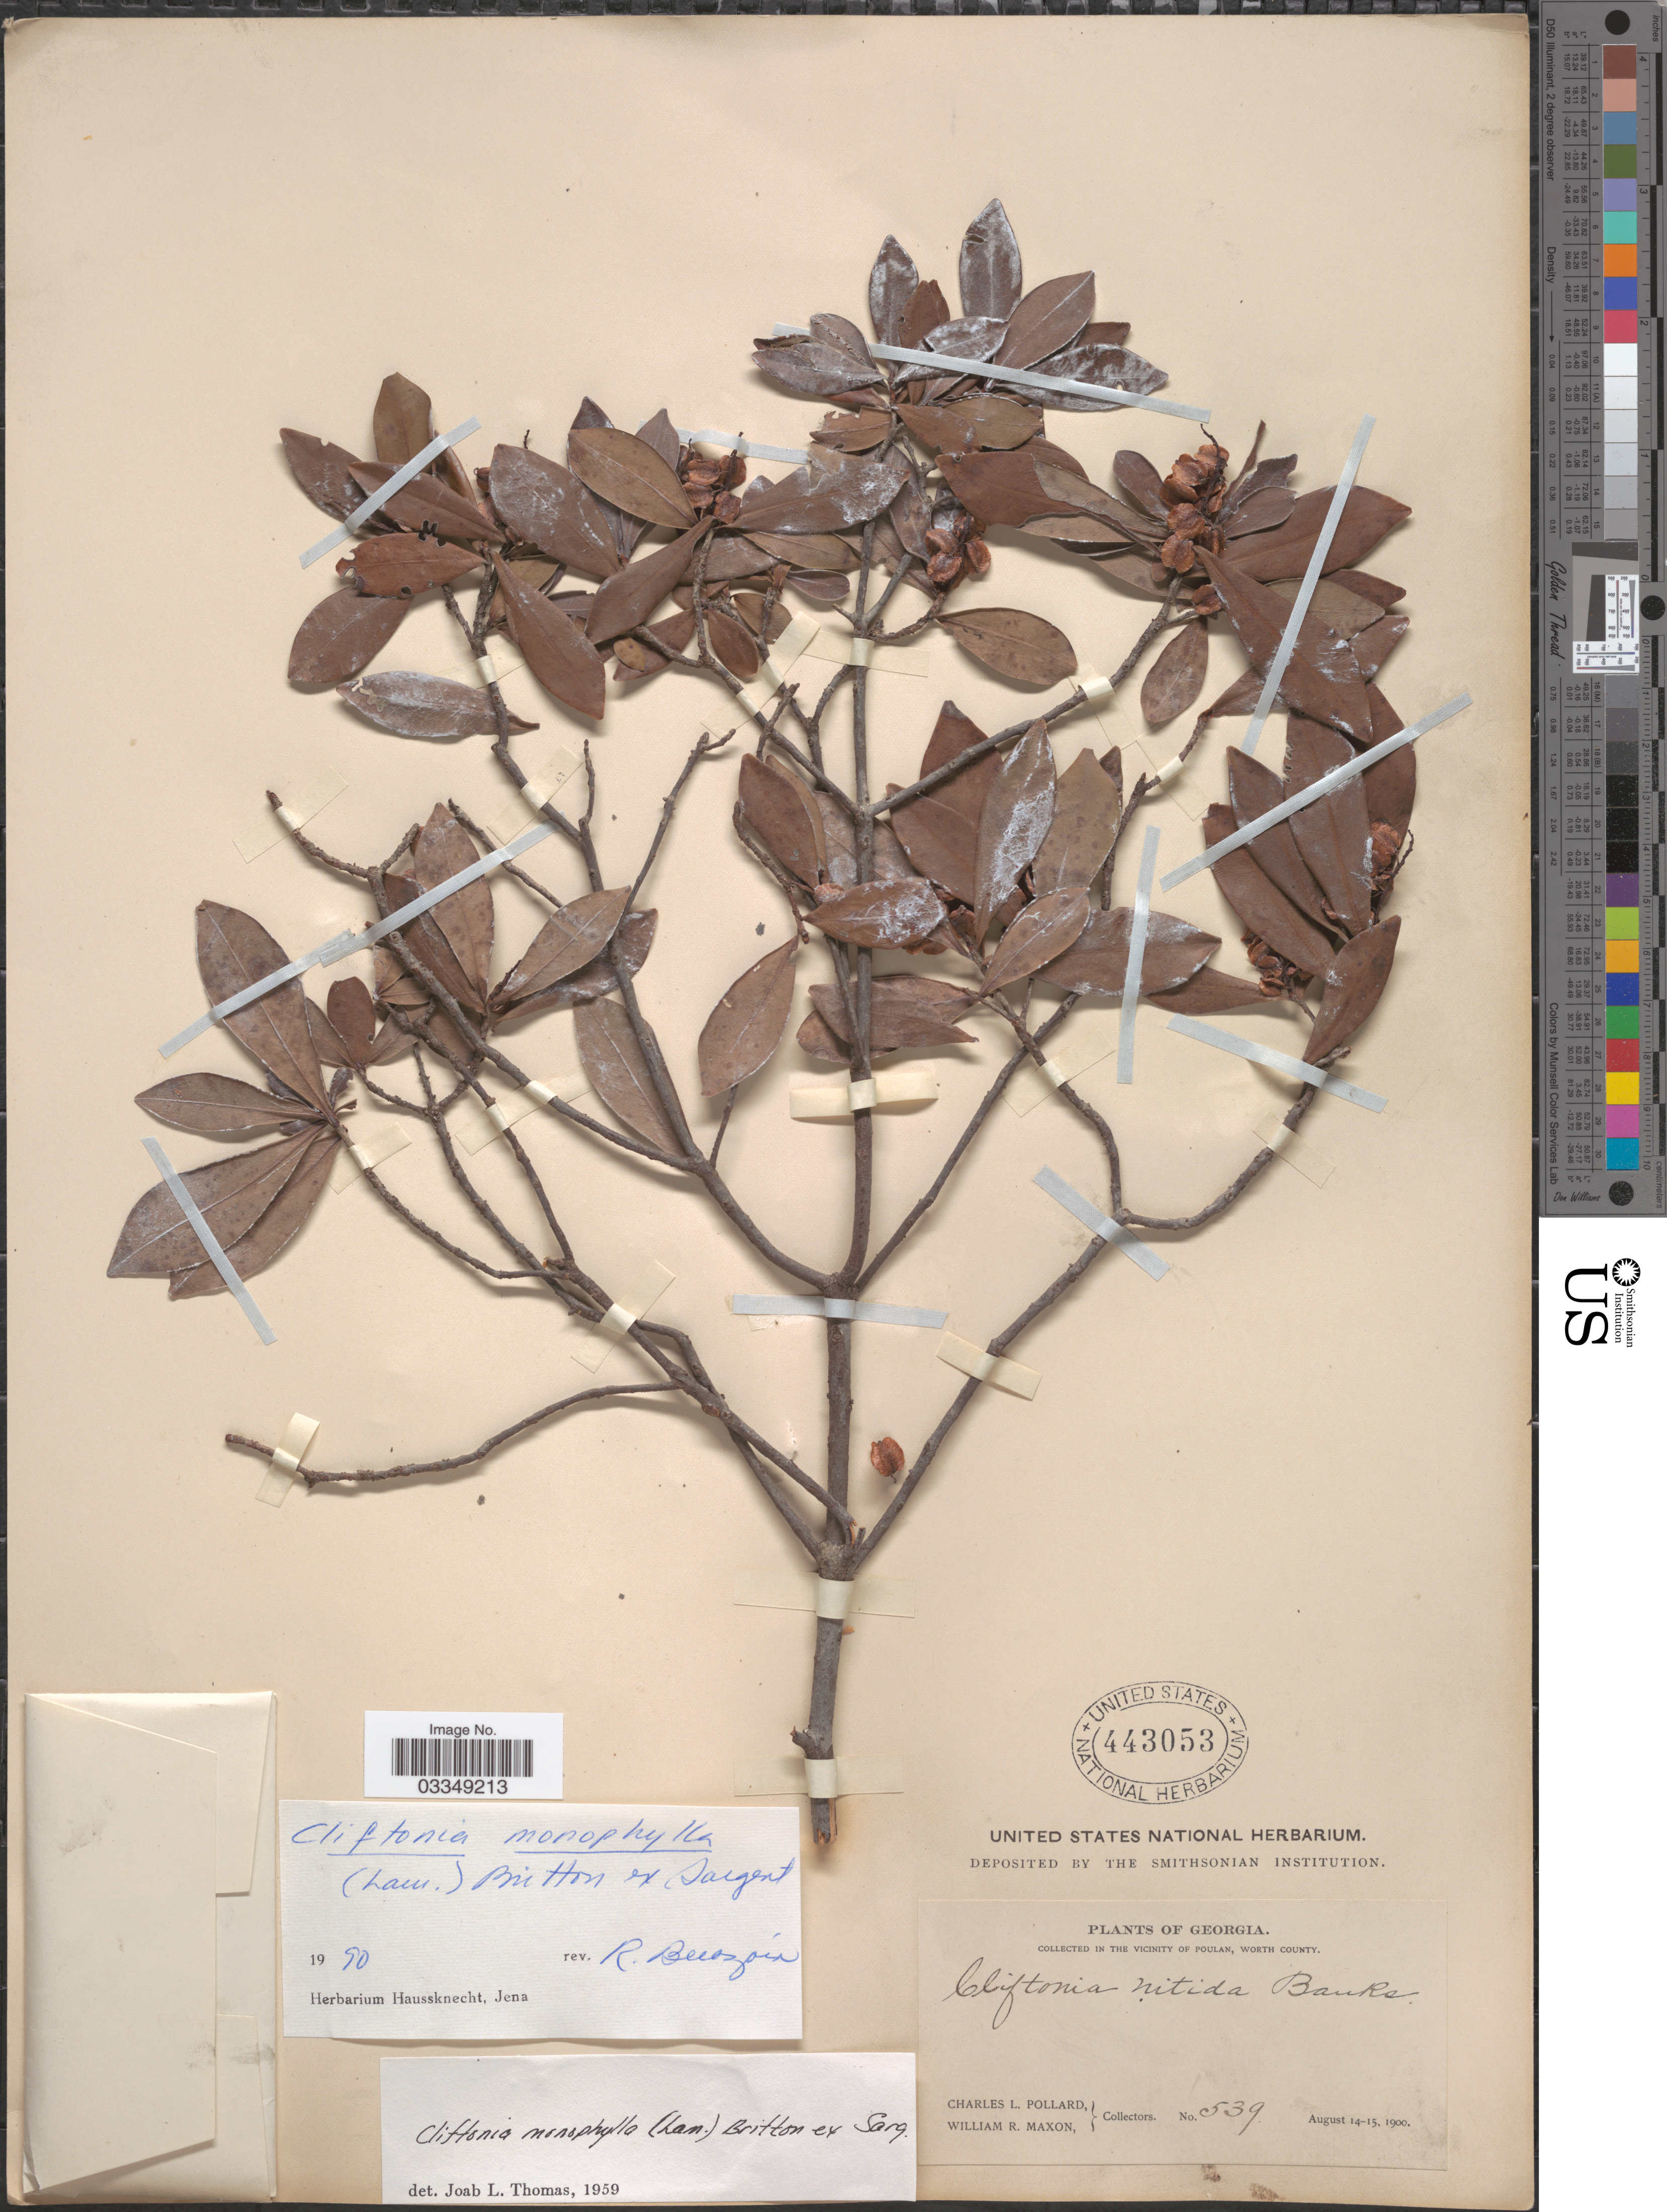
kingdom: Plantae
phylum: Tracheophyta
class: Magnoliopsida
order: Ericales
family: Cyrillaceae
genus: Cliftonia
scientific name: Cliftonia monophylla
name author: (Lam.) Britton ex Sarg.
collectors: C. L. Pollard & W. R. Maxon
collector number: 539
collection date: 1900-08-14/1900-08-15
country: United States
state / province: Georgia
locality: In the vicinity of Poulan, Worth County.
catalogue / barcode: US 443053